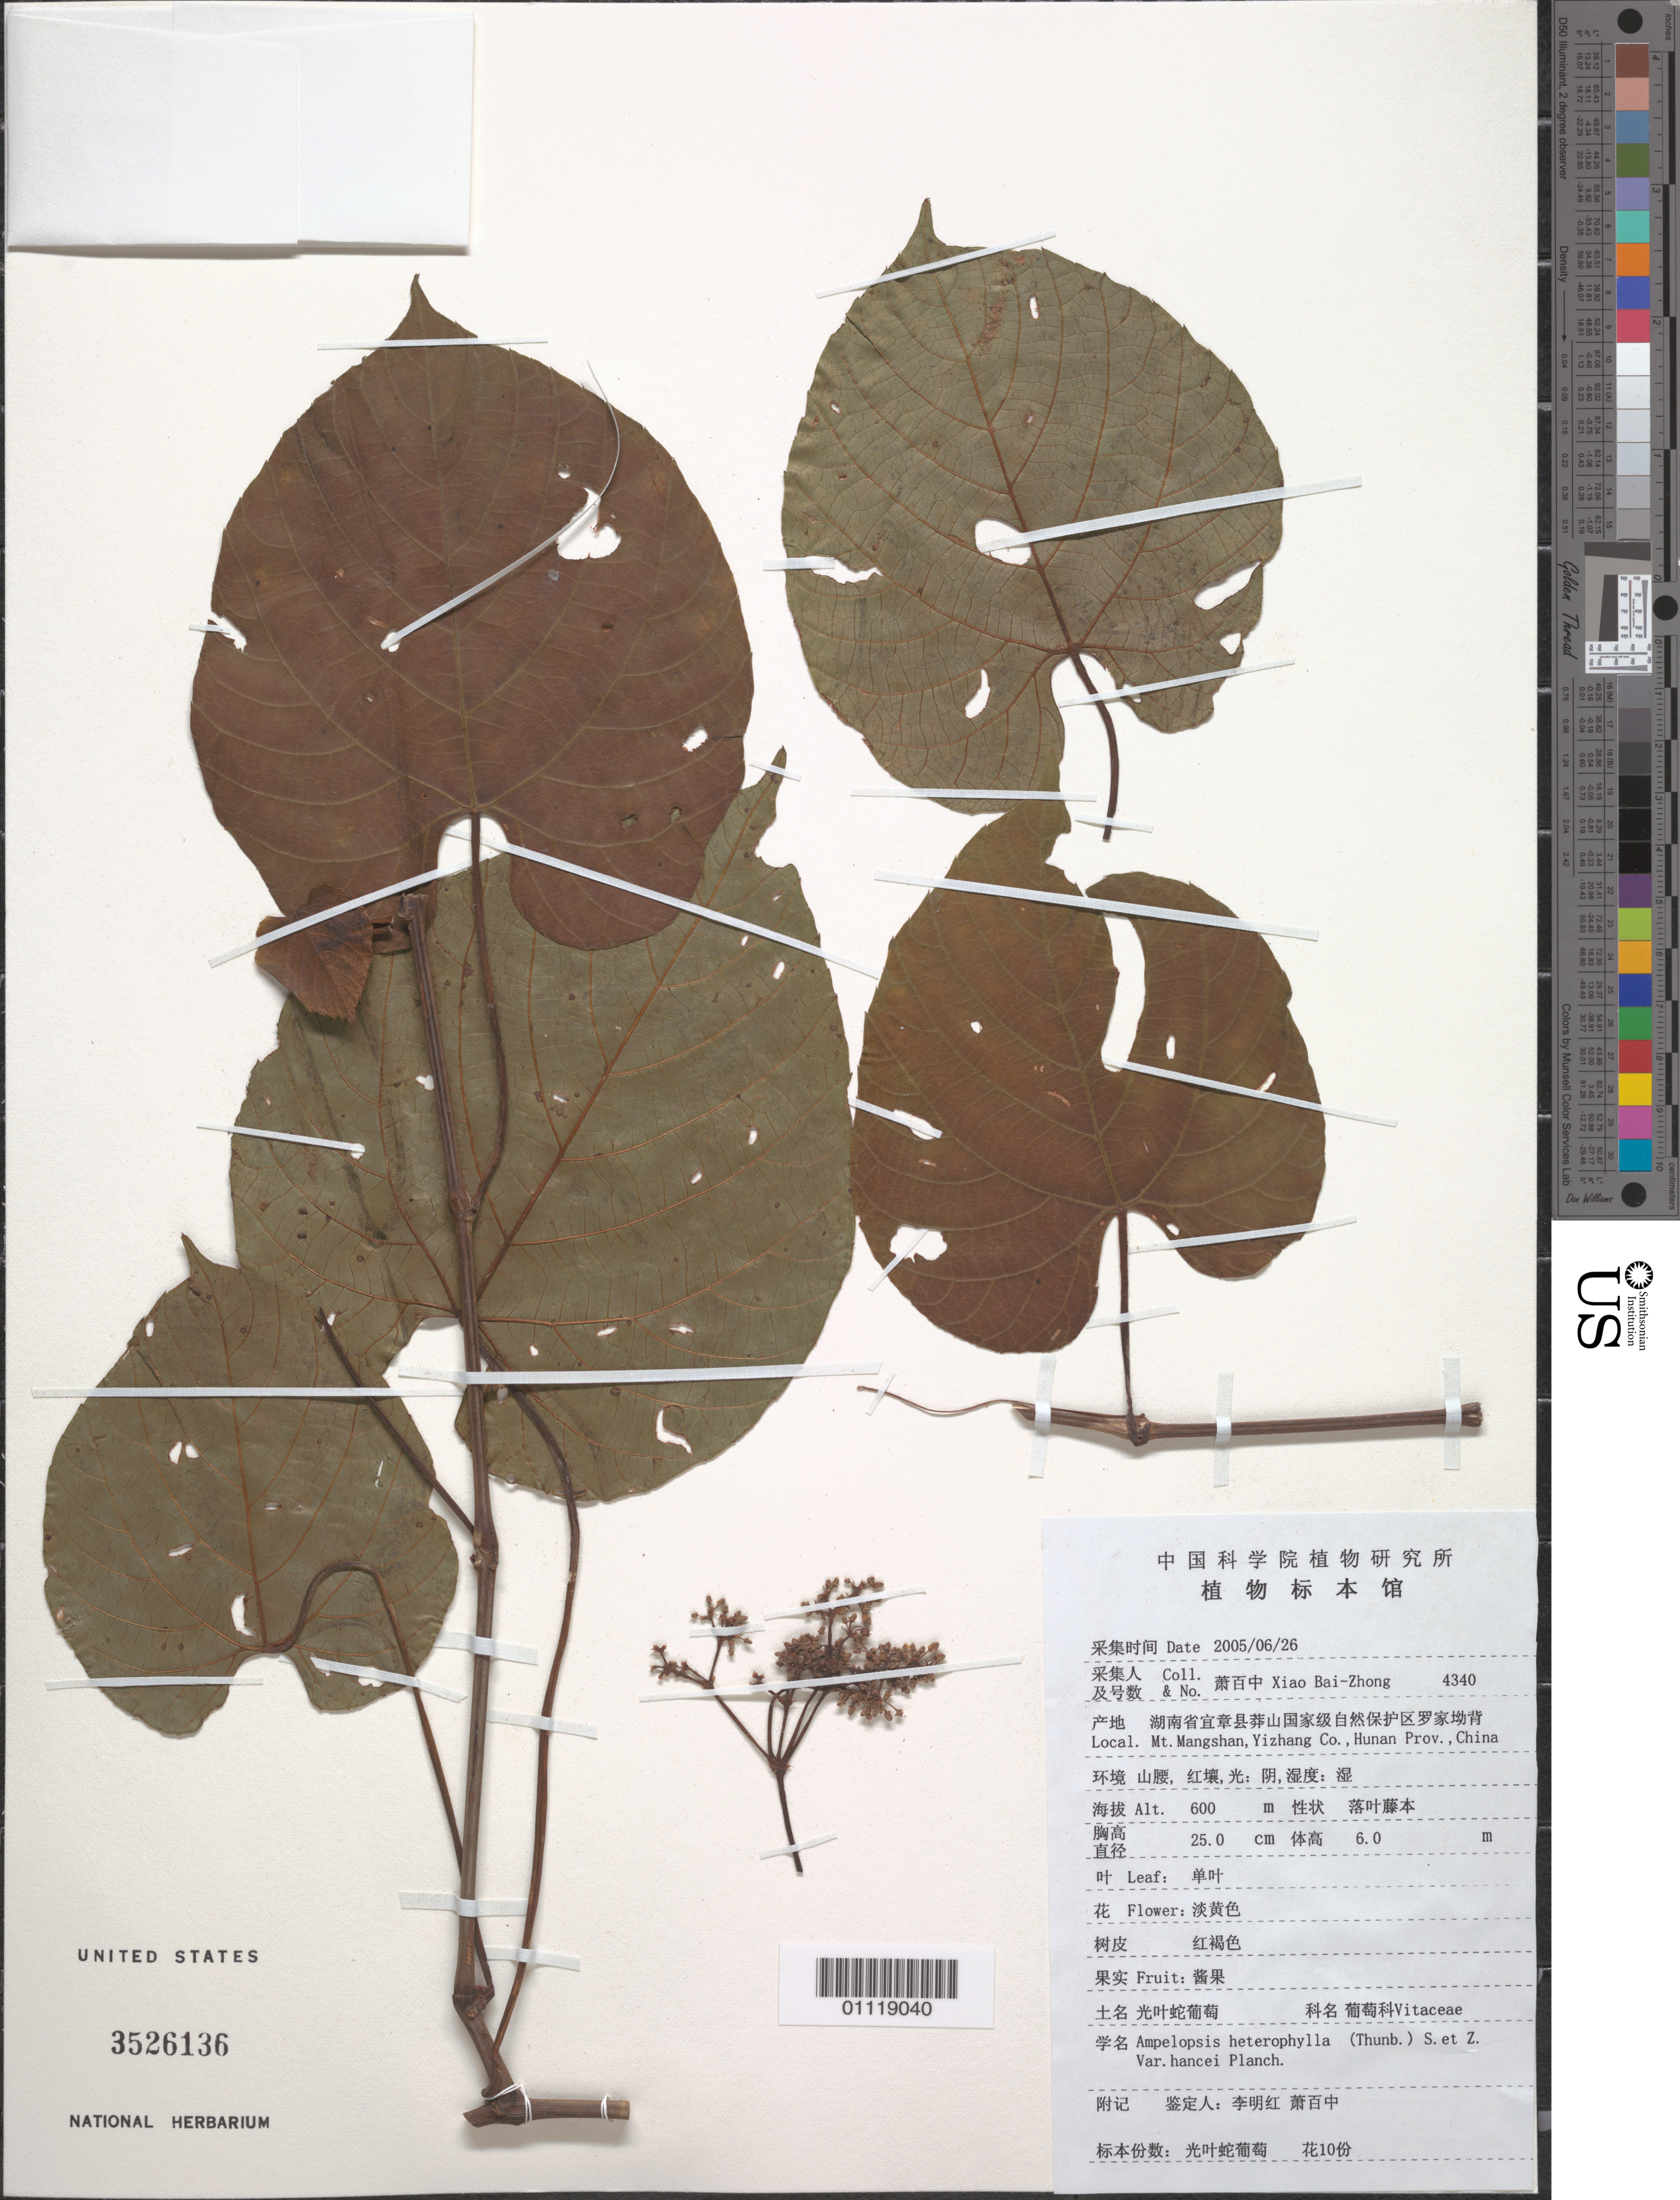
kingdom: Plantae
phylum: Tracheophyta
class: Magnoliopsida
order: Vitales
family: Vitaceae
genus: Ampelopsis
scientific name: Ampelopsis brevipedunculata var. hancei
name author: (Planch.) H.L. Li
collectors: B. Z. Xiao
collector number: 4340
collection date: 2005-06-26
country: China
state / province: Hunan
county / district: Yizhang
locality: Mt. Mangshan.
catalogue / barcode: US 3526136